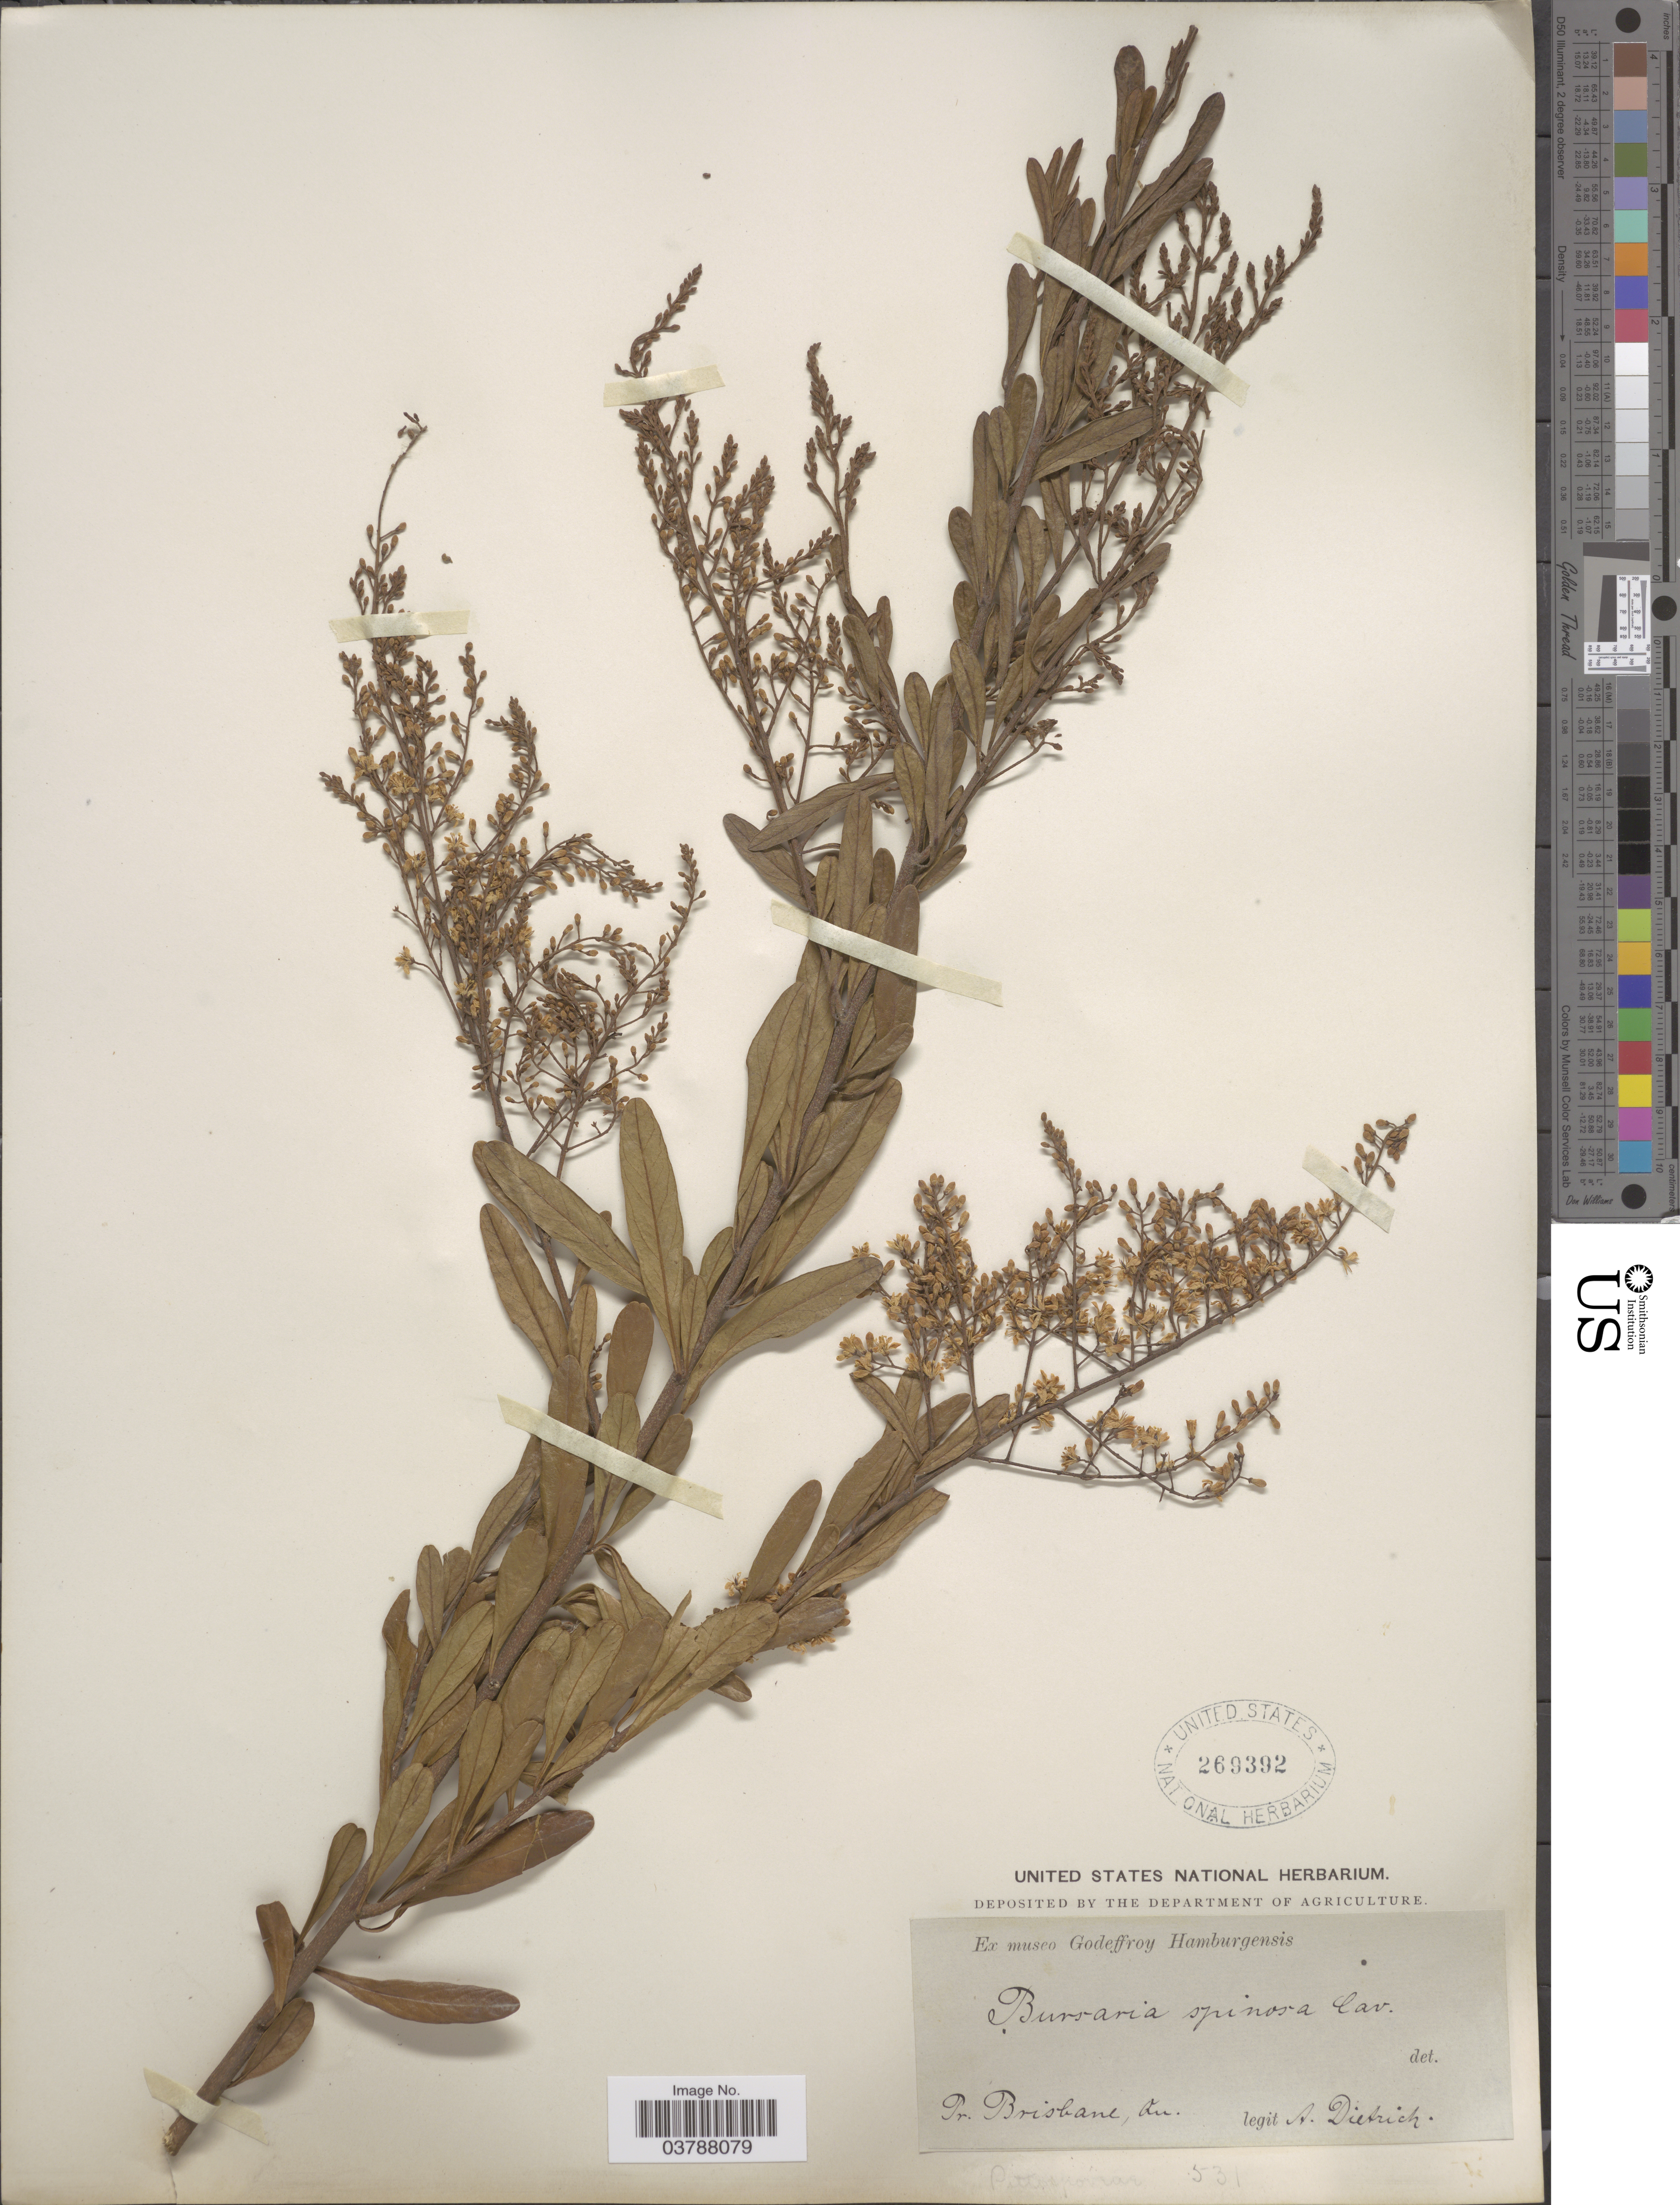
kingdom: Plantae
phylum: Tracheophyta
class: Magnoliopsida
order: Apiales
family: Pittosporaceae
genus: Bursaria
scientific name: Bursaria spinosa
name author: Cav.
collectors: A. G. Dietrich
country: Australia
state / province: Queensland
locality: Pr. Brisbane.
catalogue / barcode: US 269392